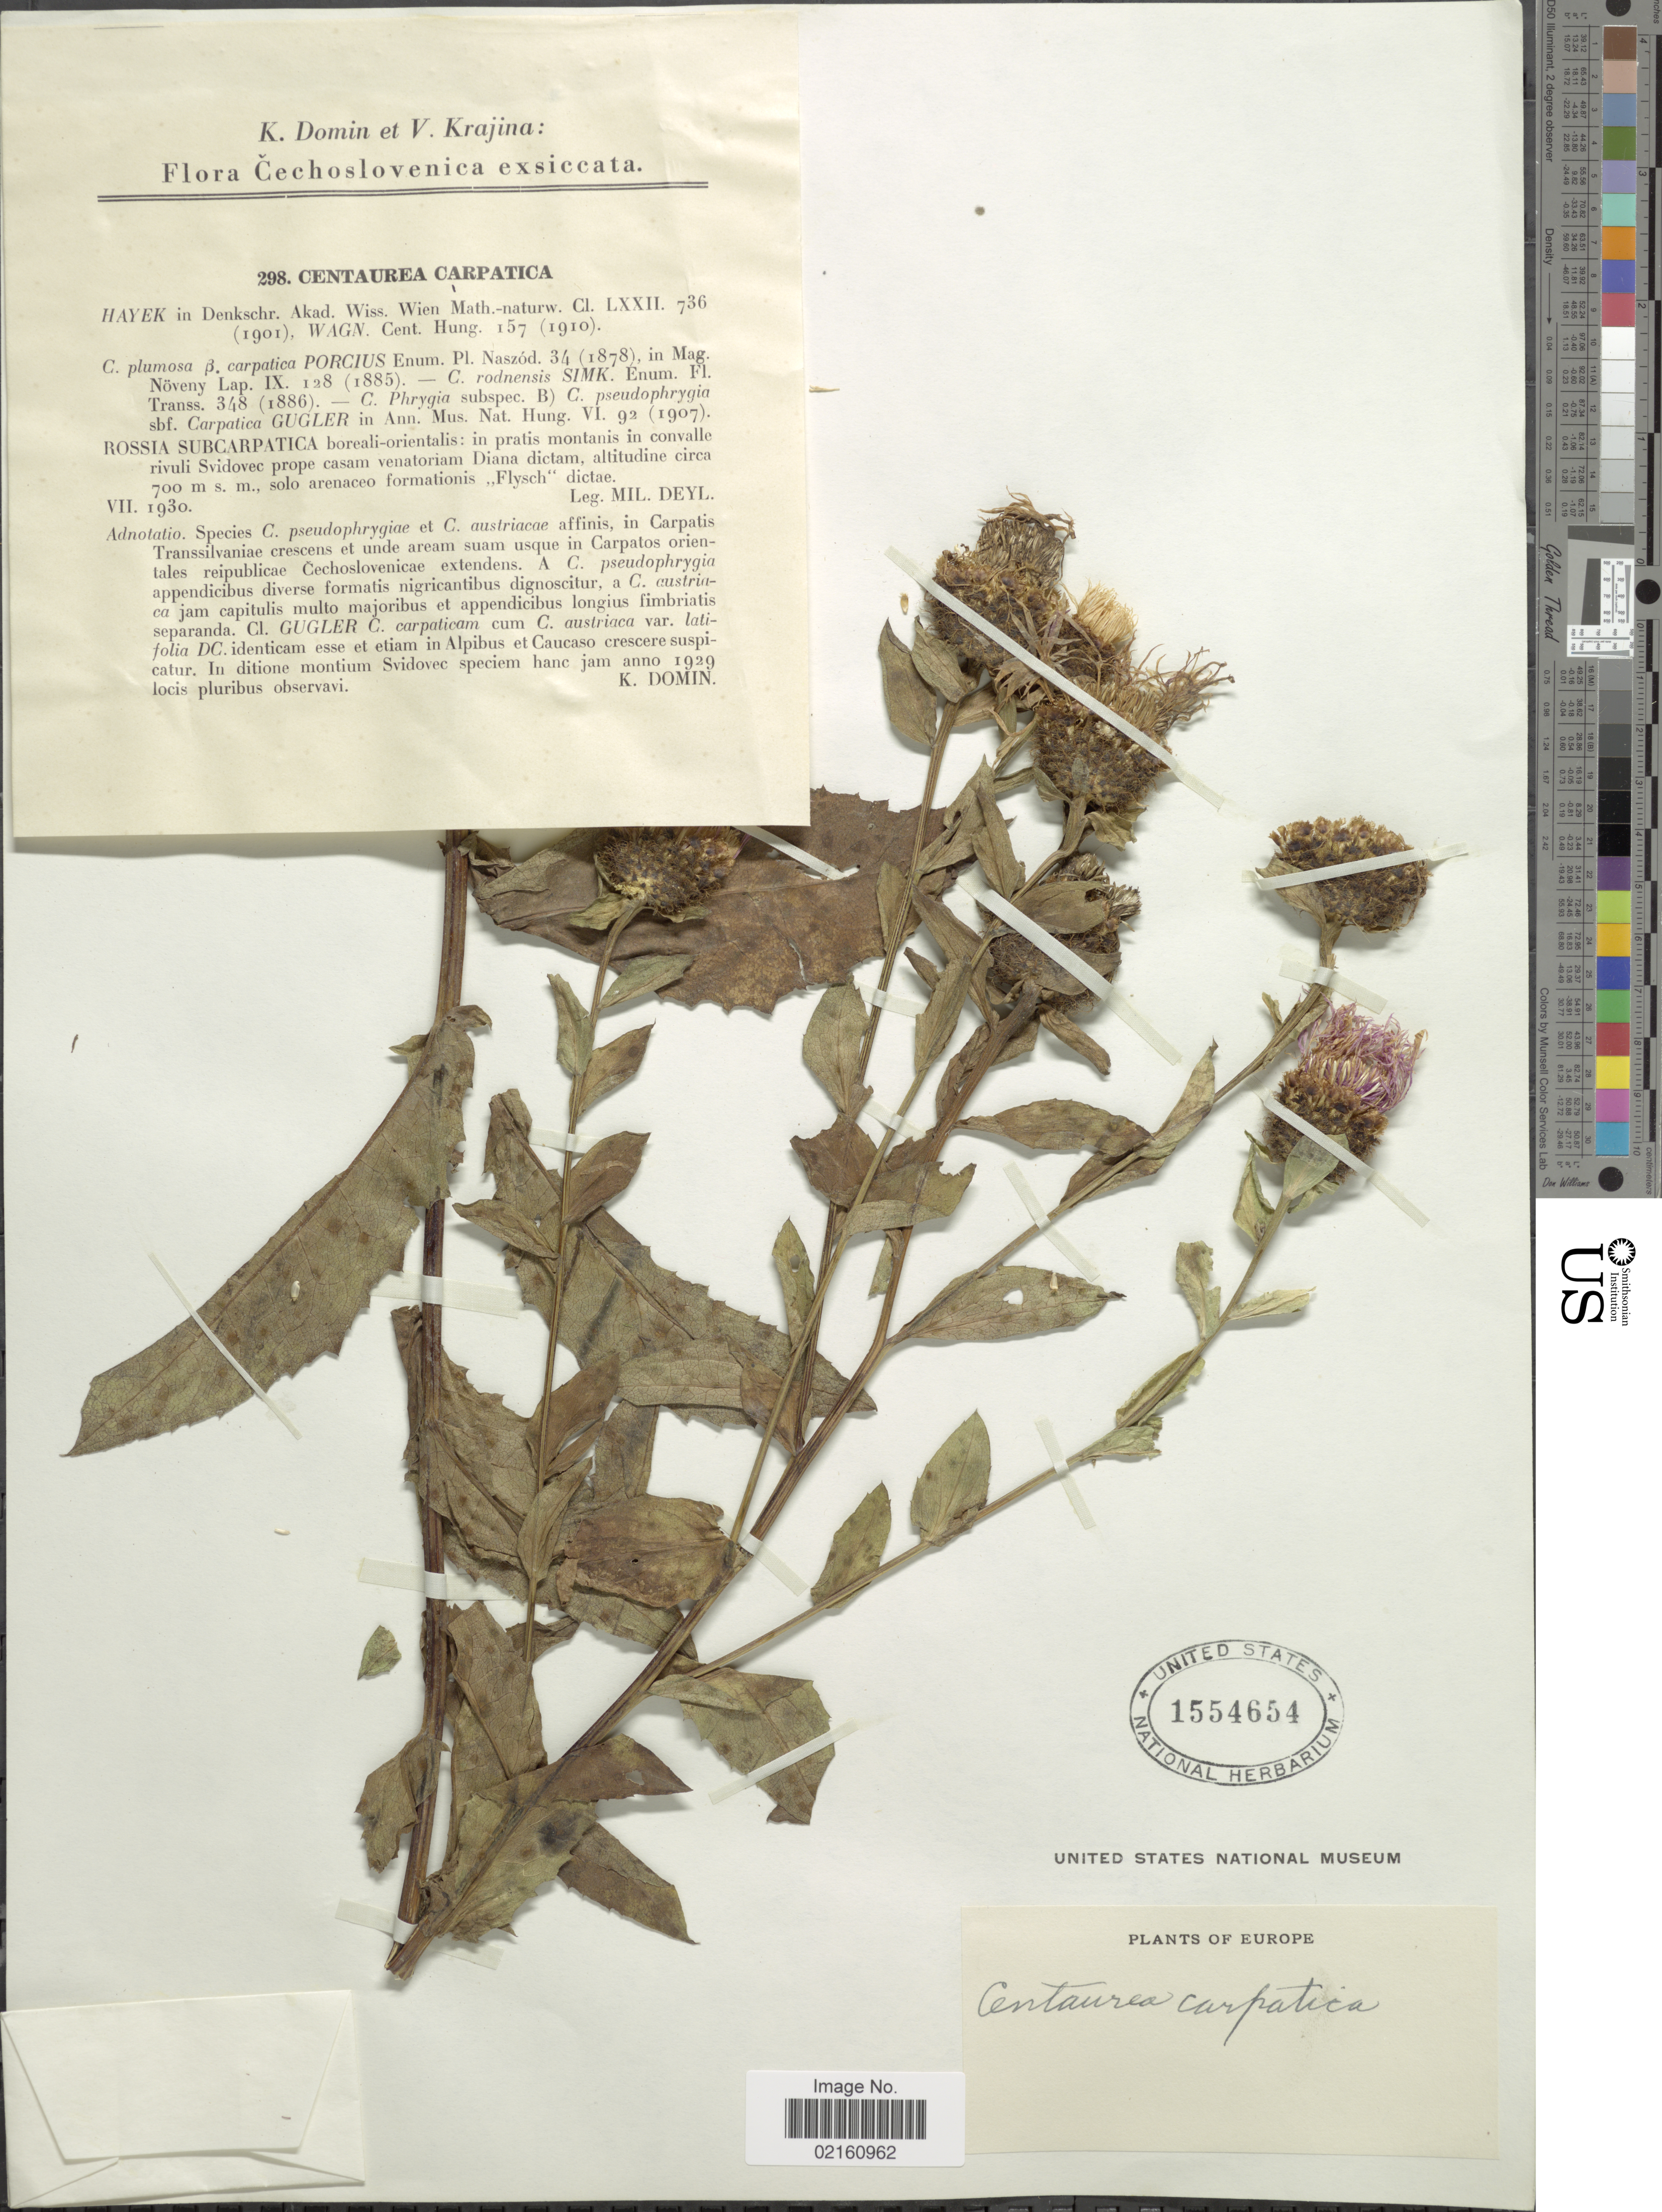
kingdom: Plantae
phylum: Tracheophyta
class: Magnoliopsida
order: Asterales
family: Asteraceae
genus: Centaurea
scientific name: Centaurea phrygia subsp. carpatica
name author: Dostál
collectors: K. Domin & V. Krajina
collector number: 298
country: Czechia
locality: Cechoslovenica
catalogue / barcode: US 1554654